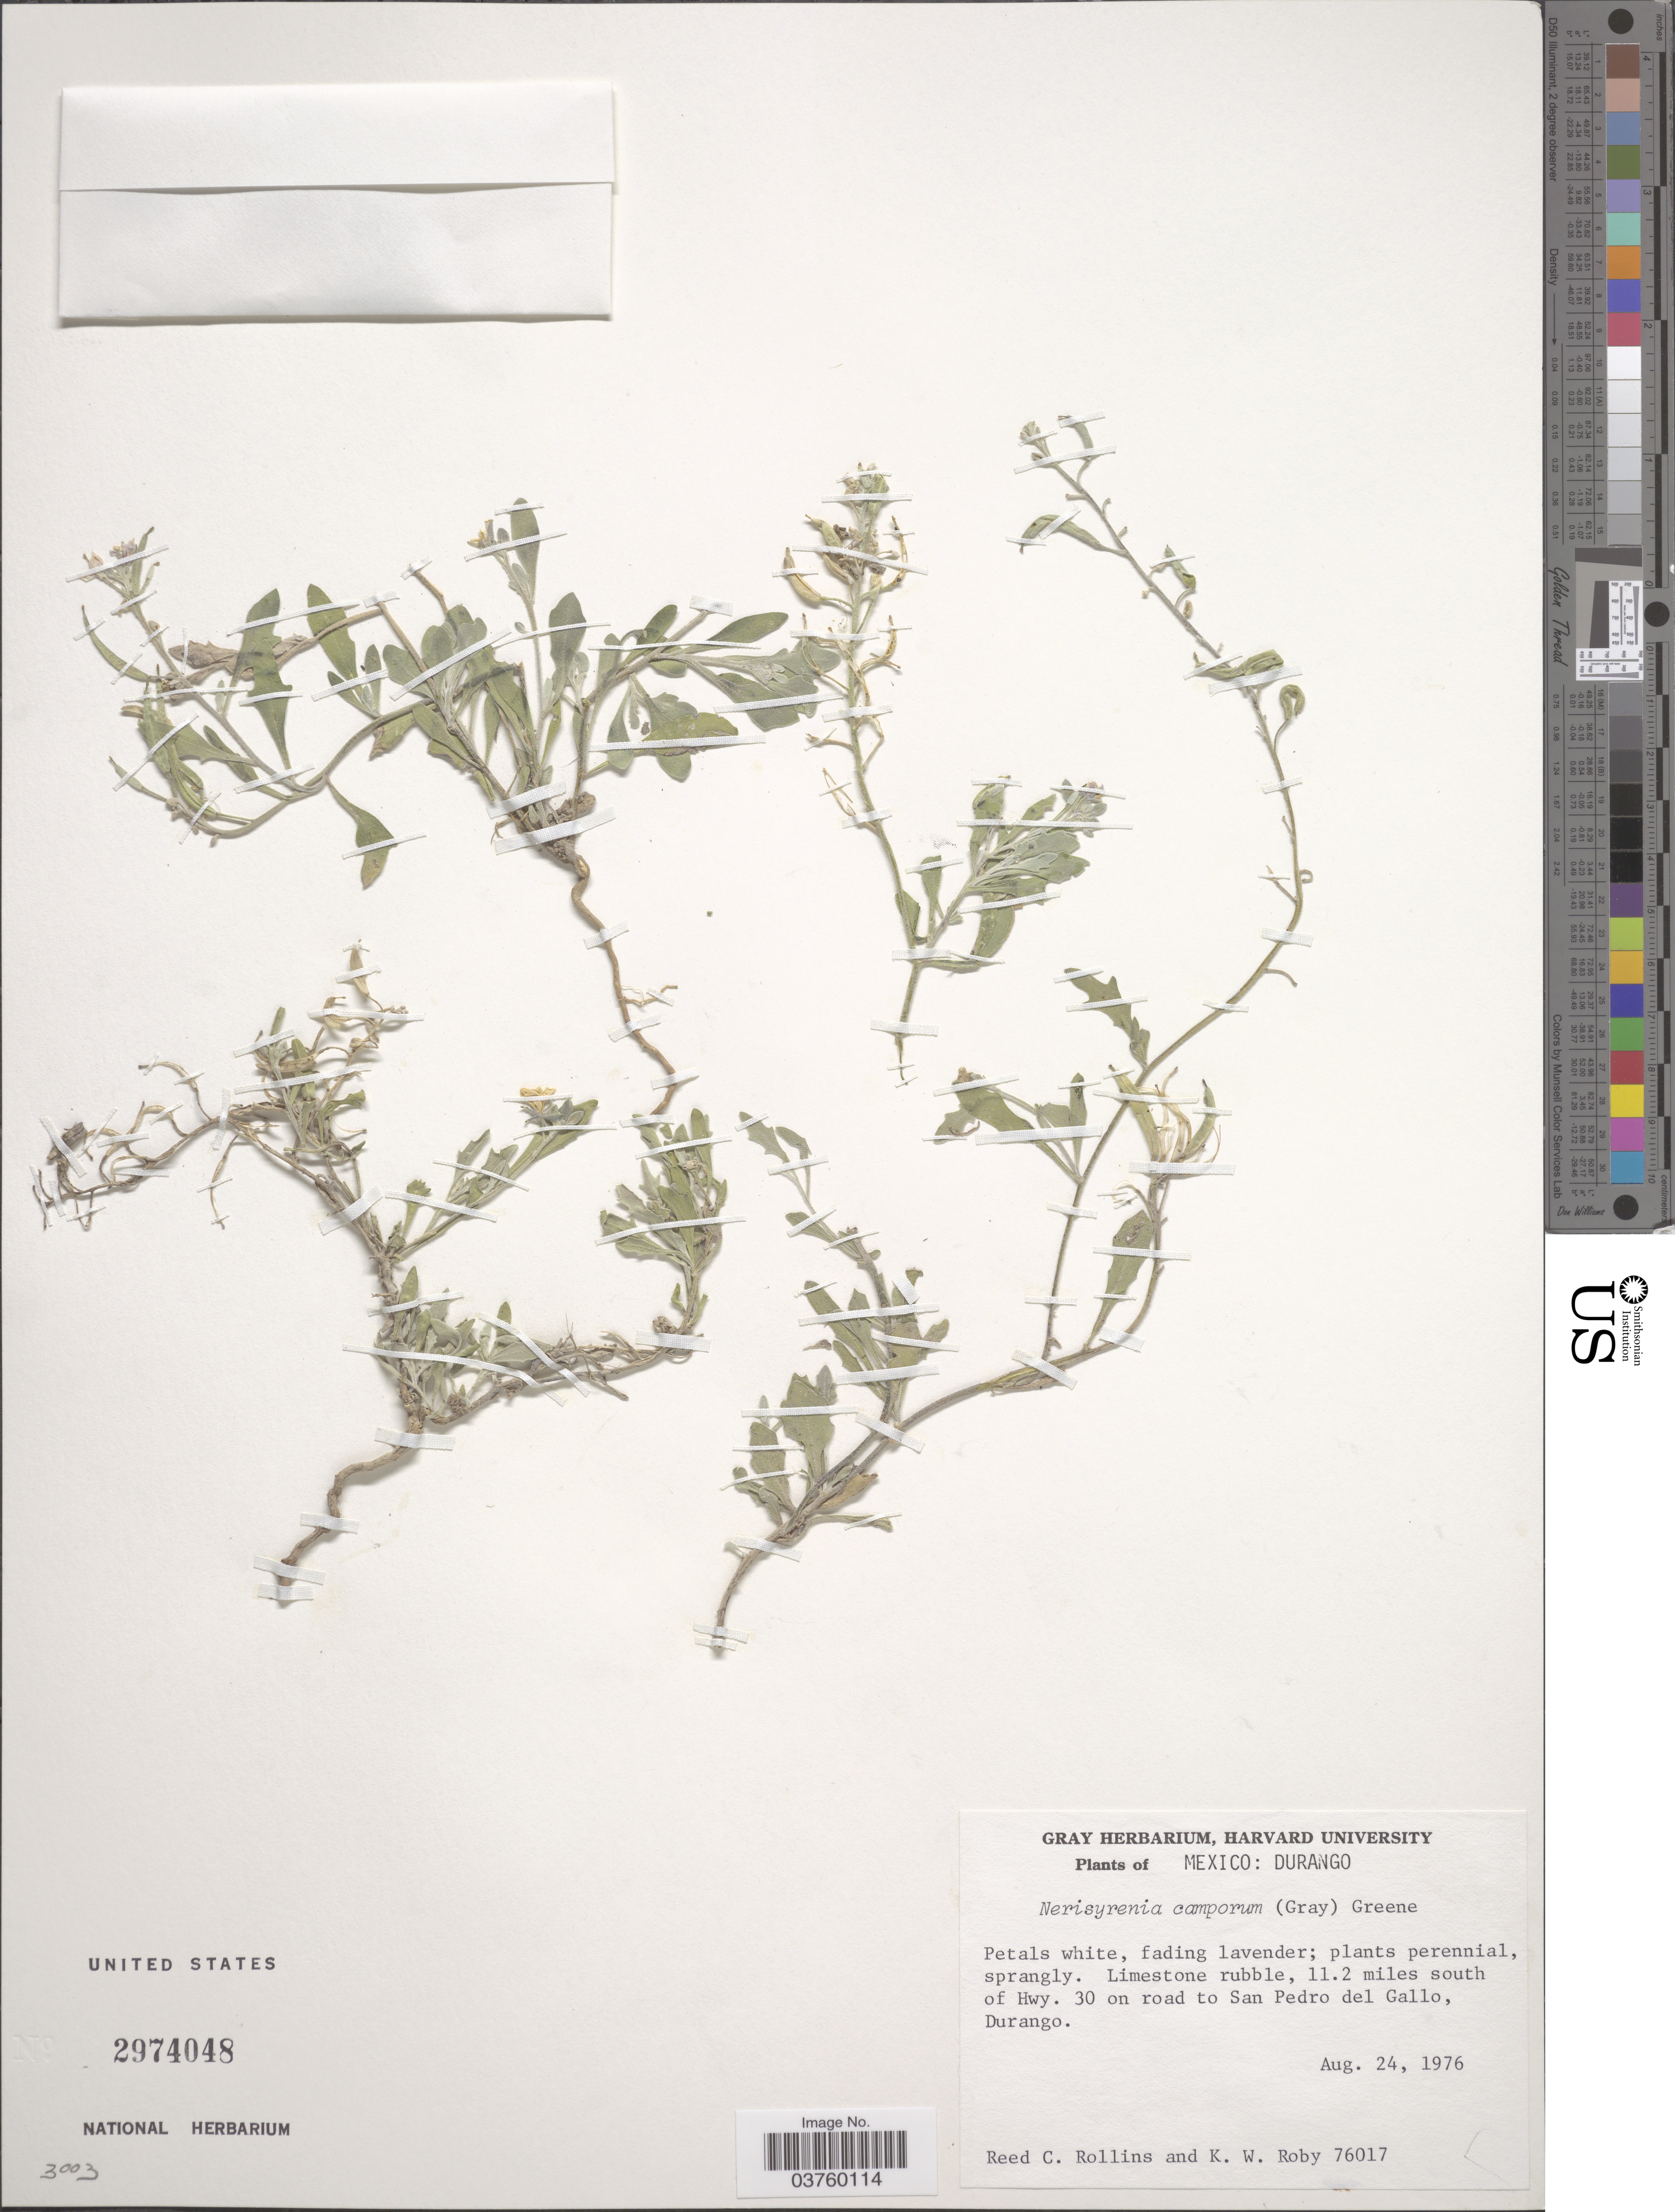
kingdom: Plantae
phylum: Tracheophyta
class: Magnoliopsida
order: Brassicales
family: Brassicaceae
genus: Nerisyrenia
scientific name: Nerisyrenia camporum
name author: (A. Gray) Greene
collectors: R. C. Rollins & K. W. Roby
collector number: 76017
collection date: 1976-08-24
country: Mexico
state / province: Durango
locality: Limestone rubble, 11.2 miles south of Hwy. 30 on road to San Pedro del Gallo.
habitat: limestone rubble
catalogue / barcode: US 2974048